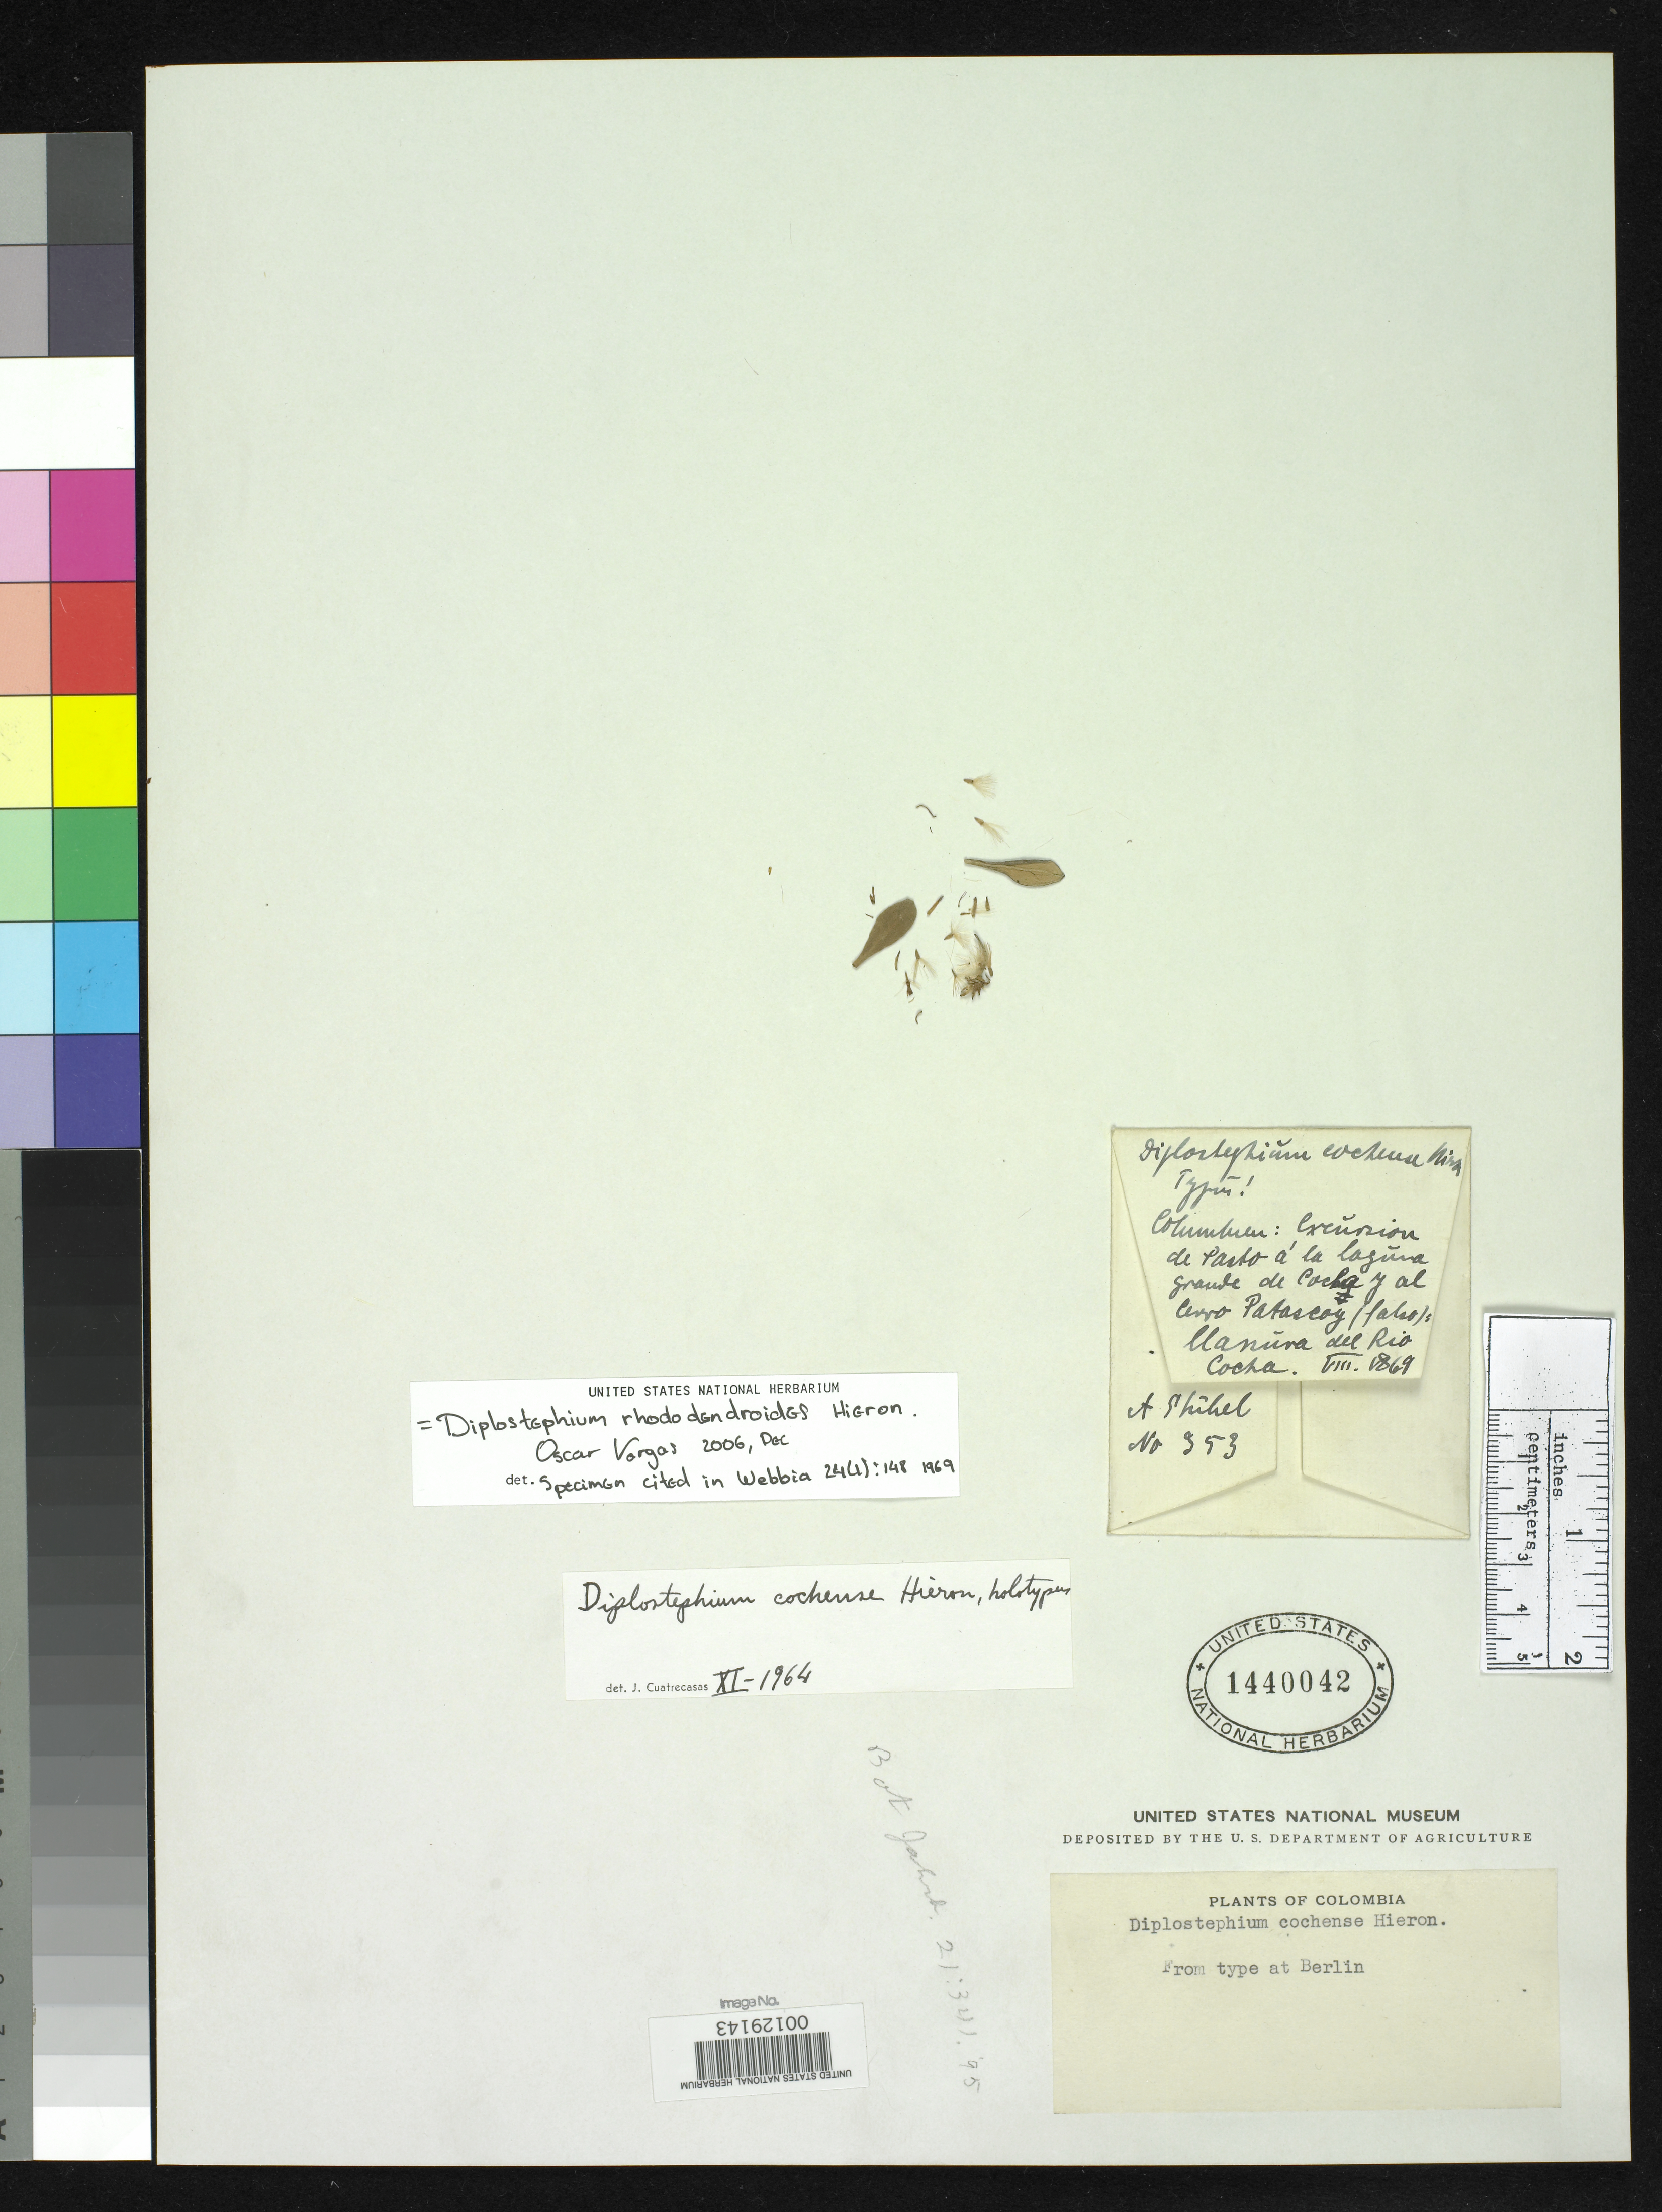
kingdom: Plantae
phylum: Tracheophyta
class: Magnoliopsida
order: Asterales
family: Asteraceae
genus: Diplostephium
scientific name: Diplostephium cochense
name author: Hieron.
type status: Isotype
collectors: A. Stübel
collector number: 353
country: Colombia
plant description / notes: Annotated as "holotypus" by Cuatrecasas (1964) but this is a fragment of the holotype at B.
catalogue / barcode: US 1440042